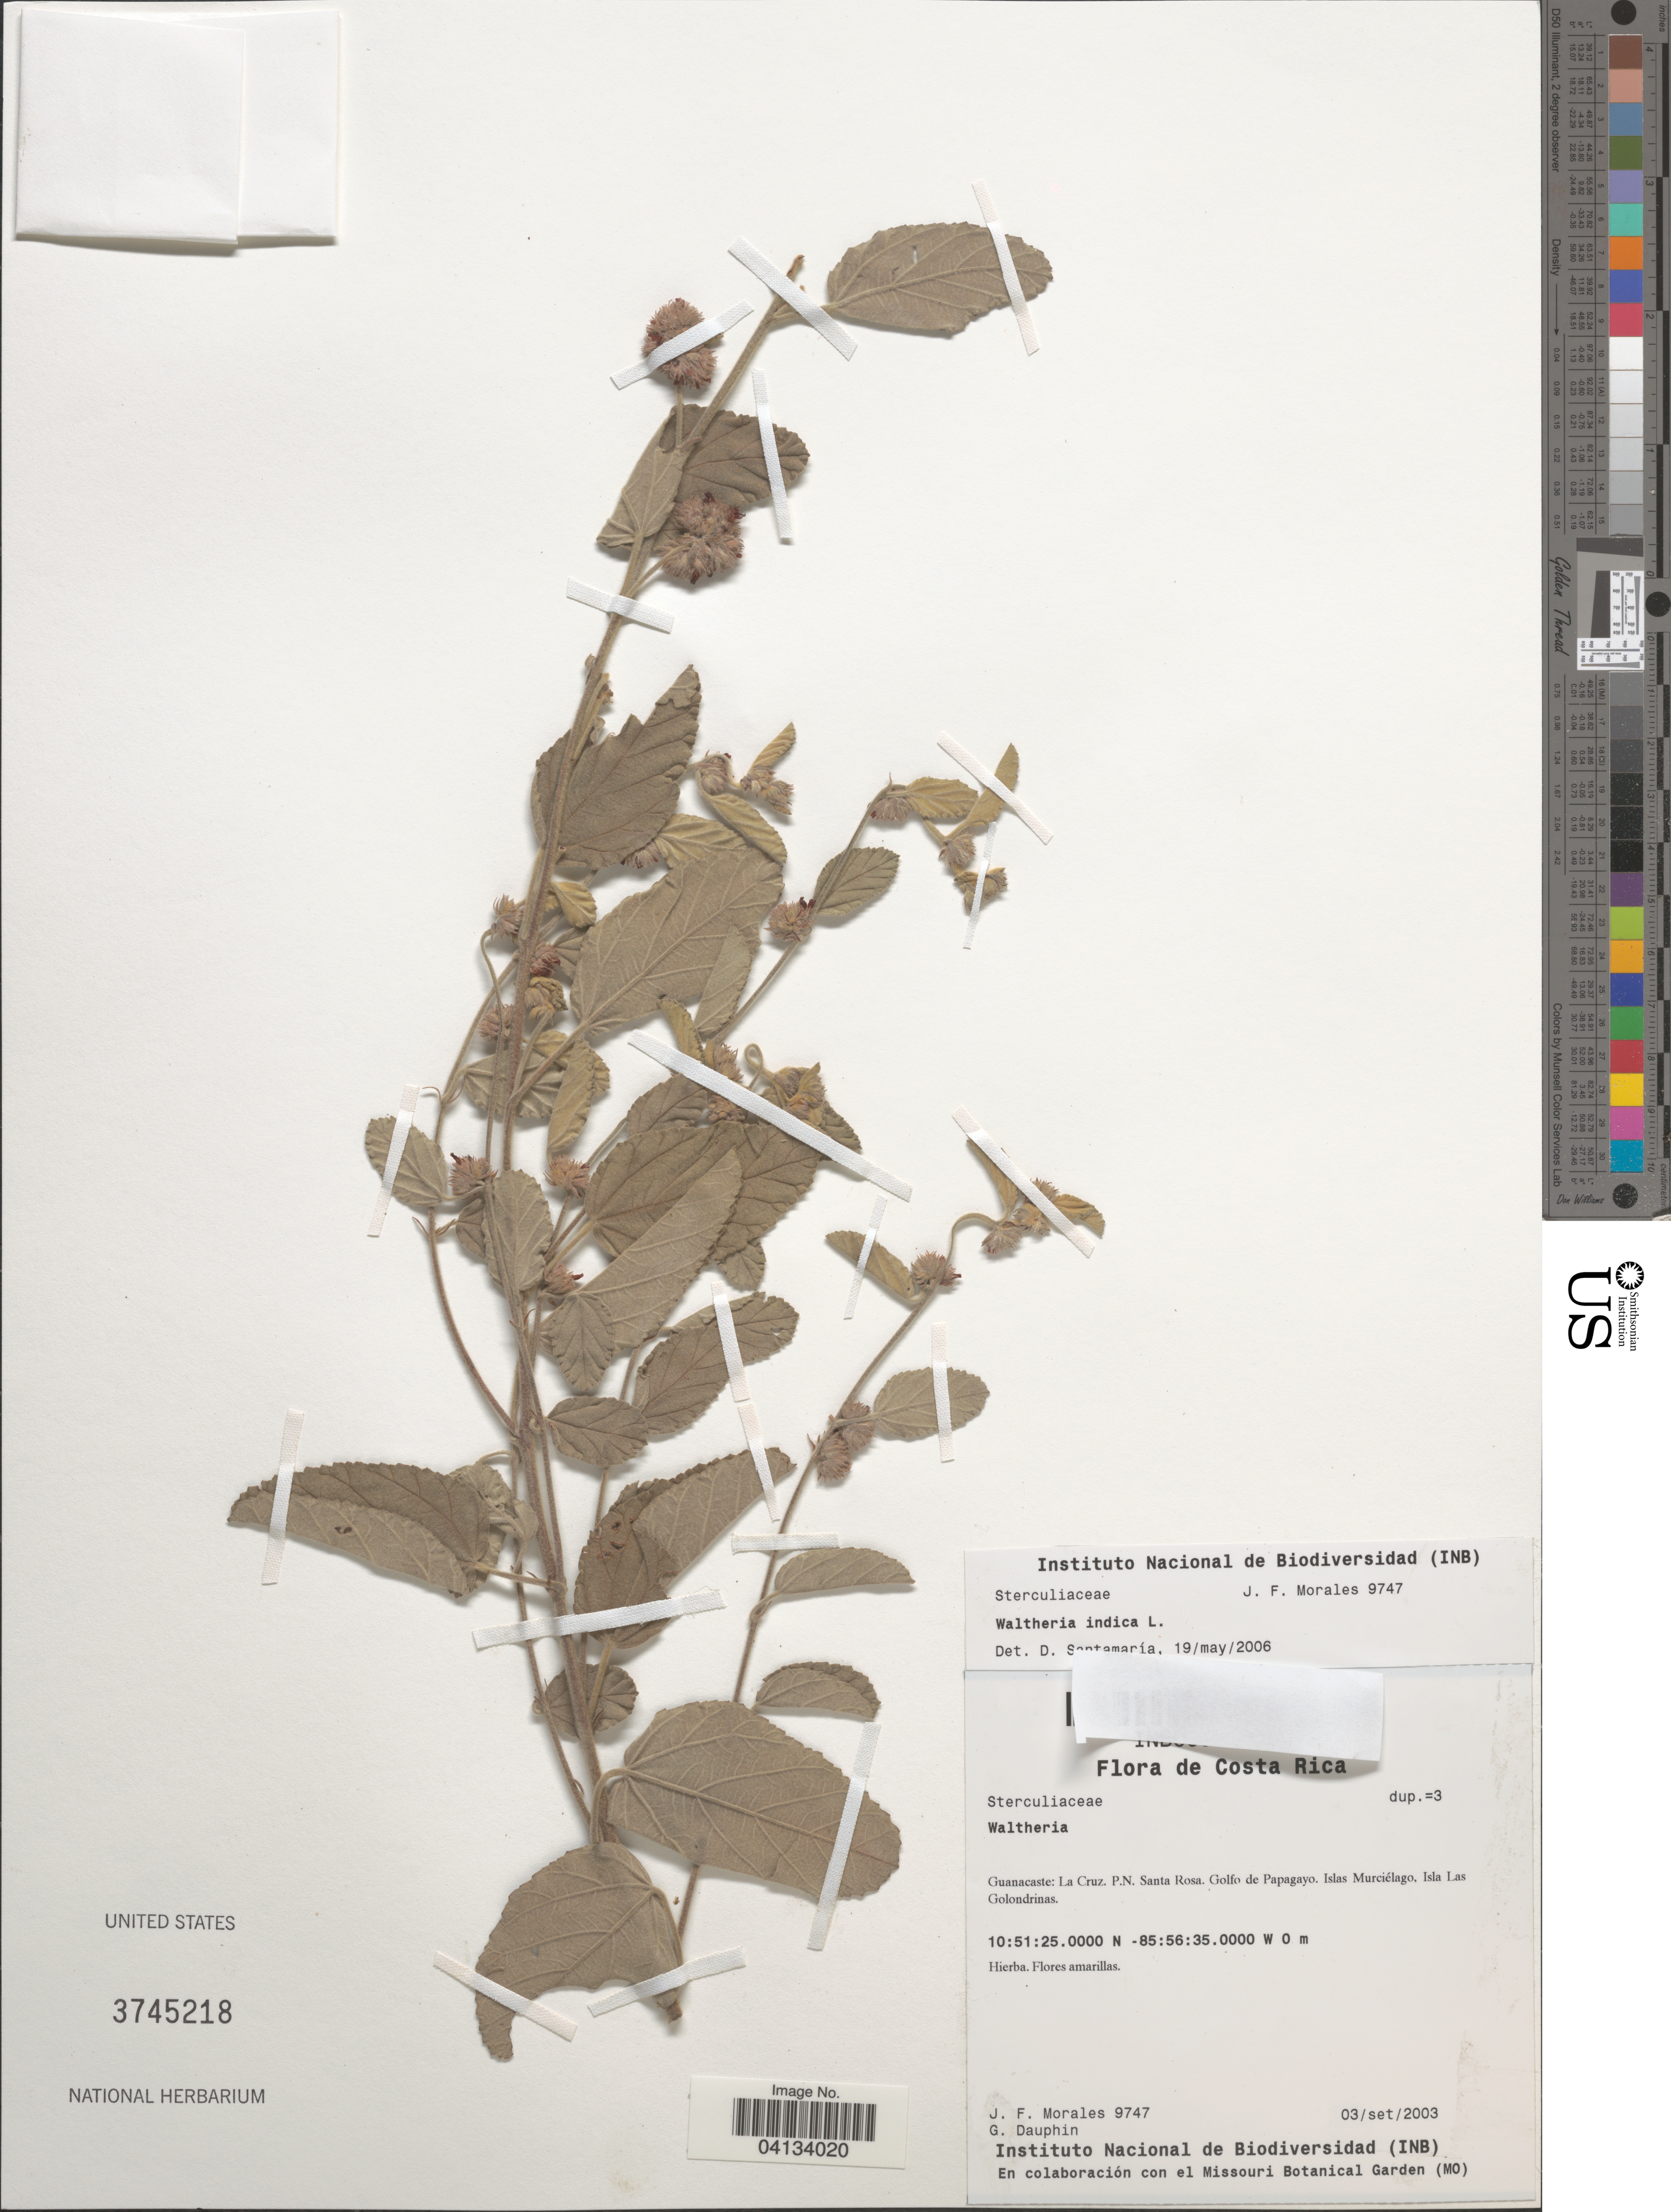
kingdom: Plantae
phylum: Tracheophyta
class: Magnoliopsida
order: Malvales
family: Malvaceae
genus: Waltheria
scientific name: Waltheria indica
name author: L.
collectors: J. Morales & G. Dauphin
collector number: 9747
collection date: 2003-09-03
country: Costa Rica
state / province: Guanacaste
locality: La Cruz. P.N. Santa Rosa. Golfo de Papagayo. Islas Murciélago, Isla Las Golondrinas.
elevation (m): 0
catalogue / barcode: US 3745218